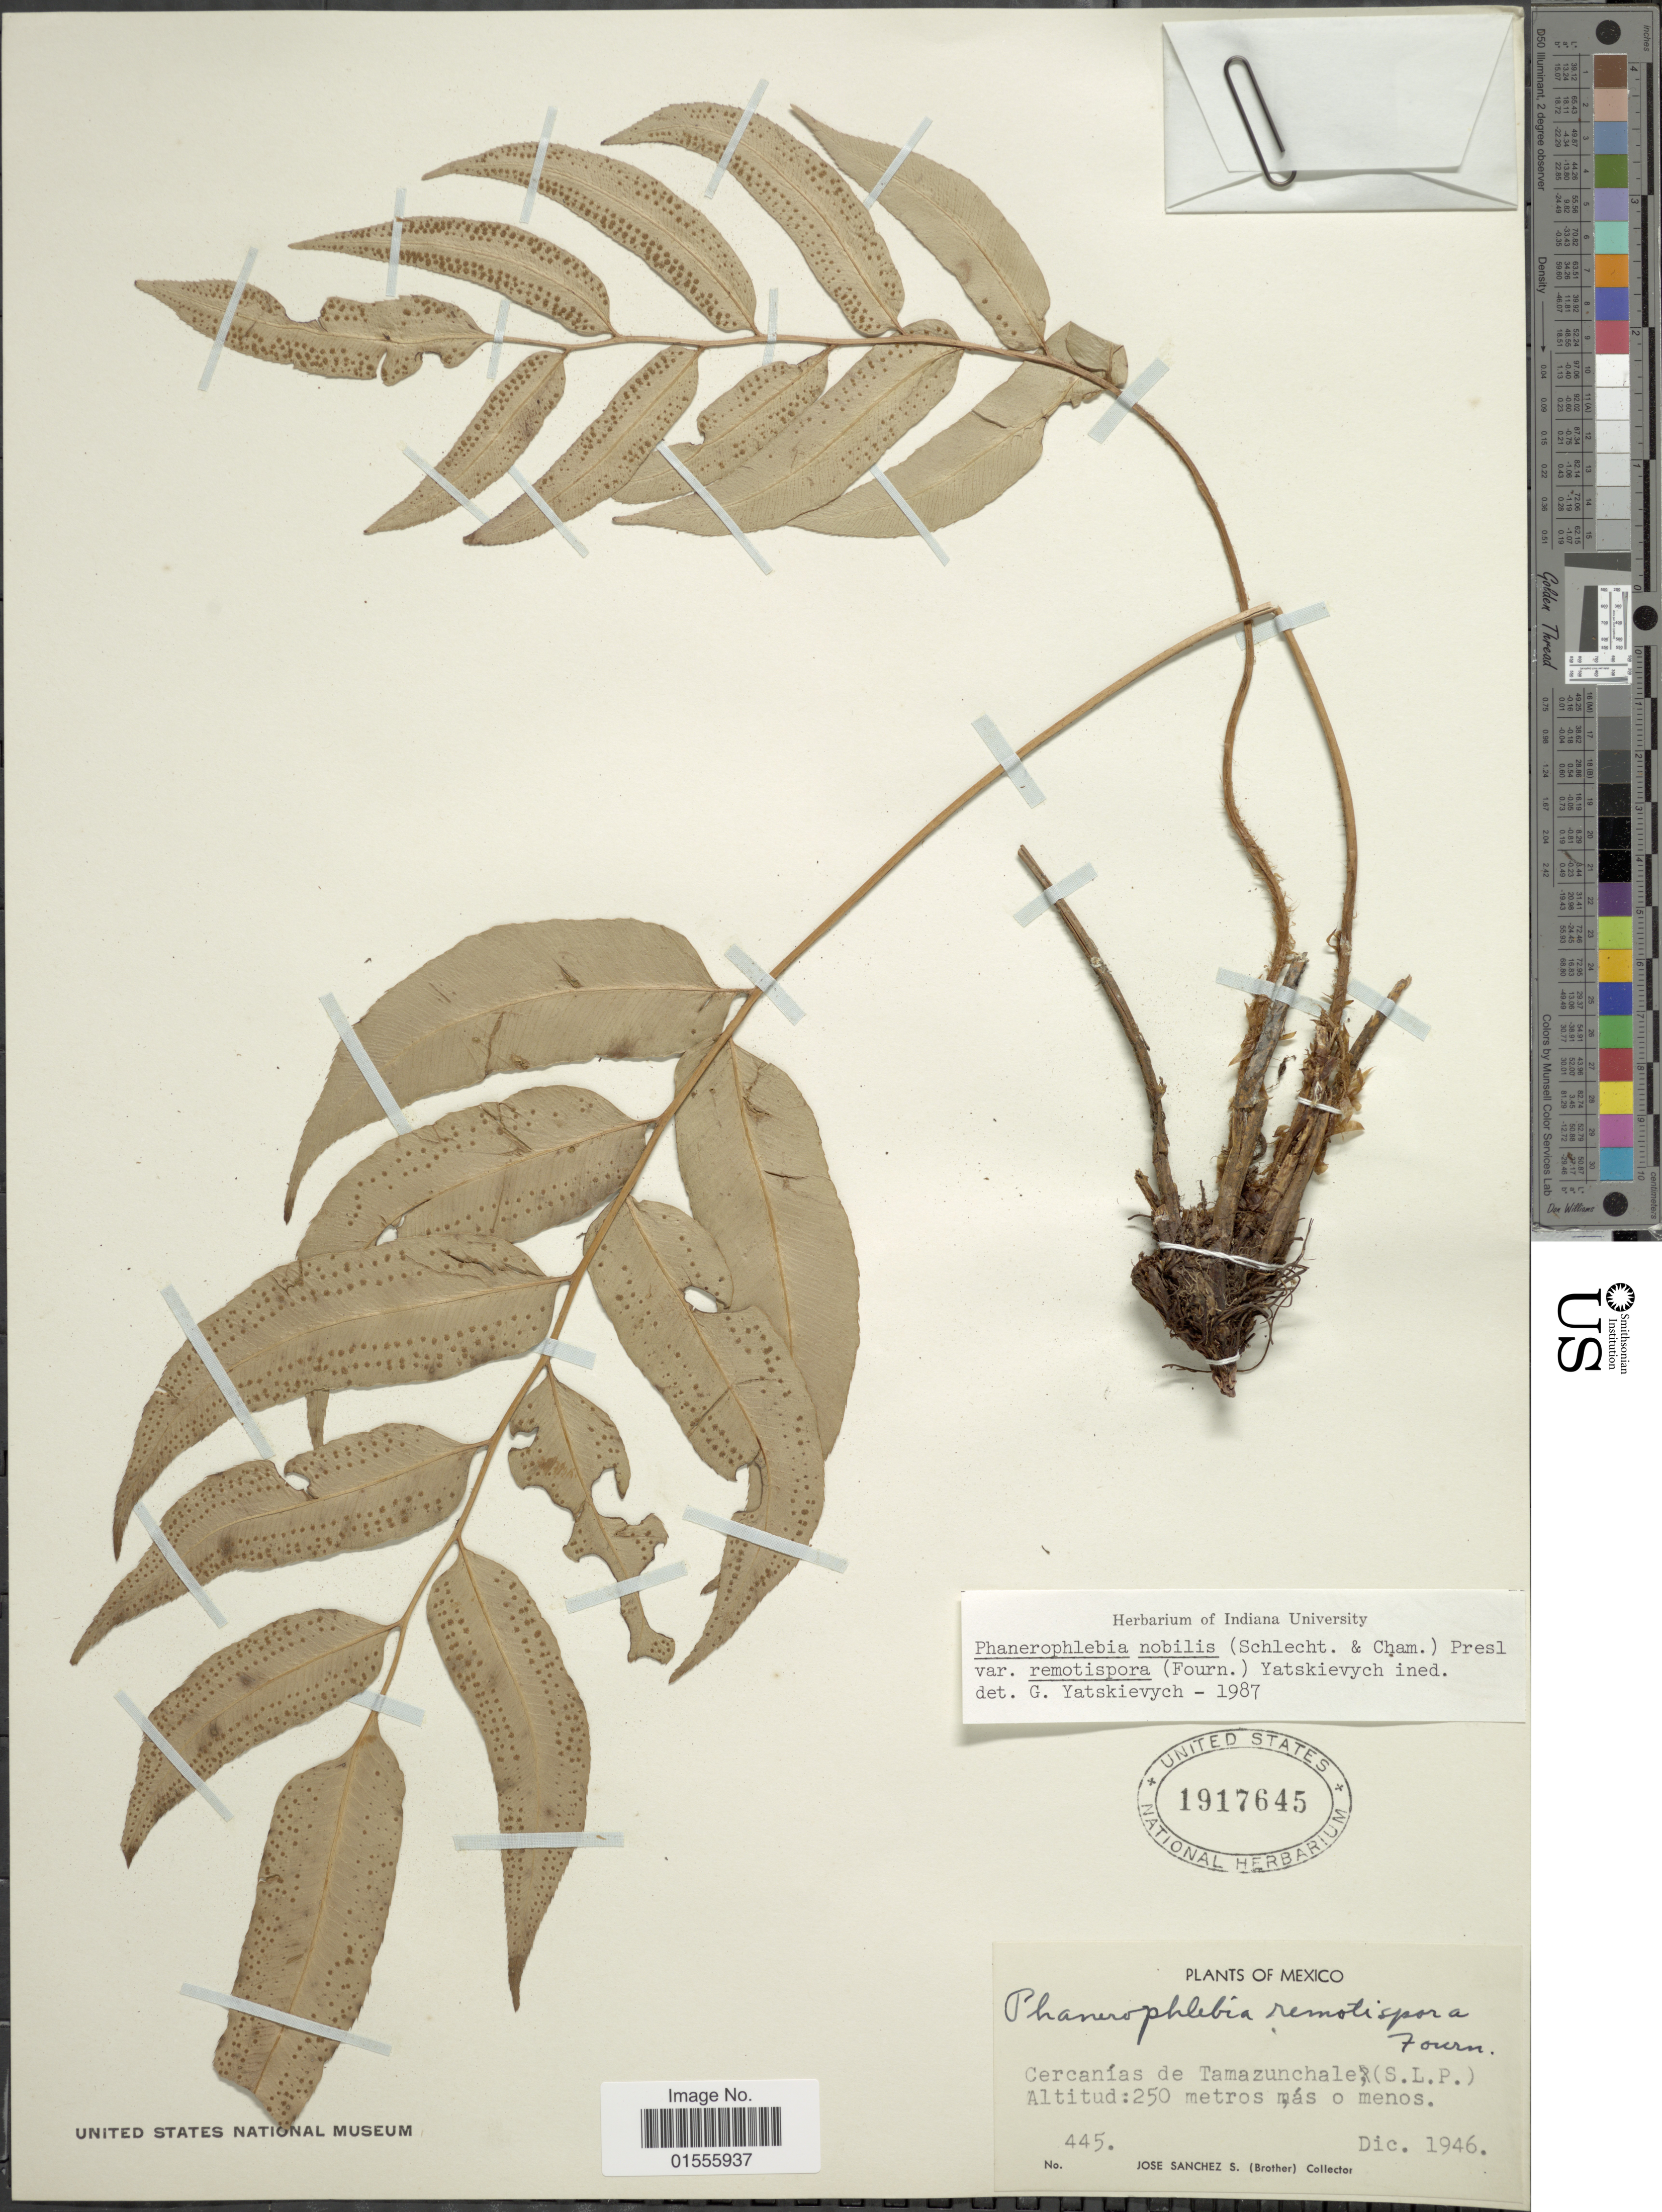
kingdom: Plantae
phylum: Tracheophyta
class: Polypodiopsida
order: Polypodiales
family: Dryopteridaceae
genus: Phanerophlebia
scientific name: Phanerophlebia remotispora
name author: E. Fourn.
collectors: J. Sanchez S.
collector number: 445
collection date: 1946-12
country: Mexico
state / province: San Luis Potosí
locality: Cercanías de Tamazunchale, (S.L.P.)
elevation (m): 250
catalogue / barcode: US 1917645